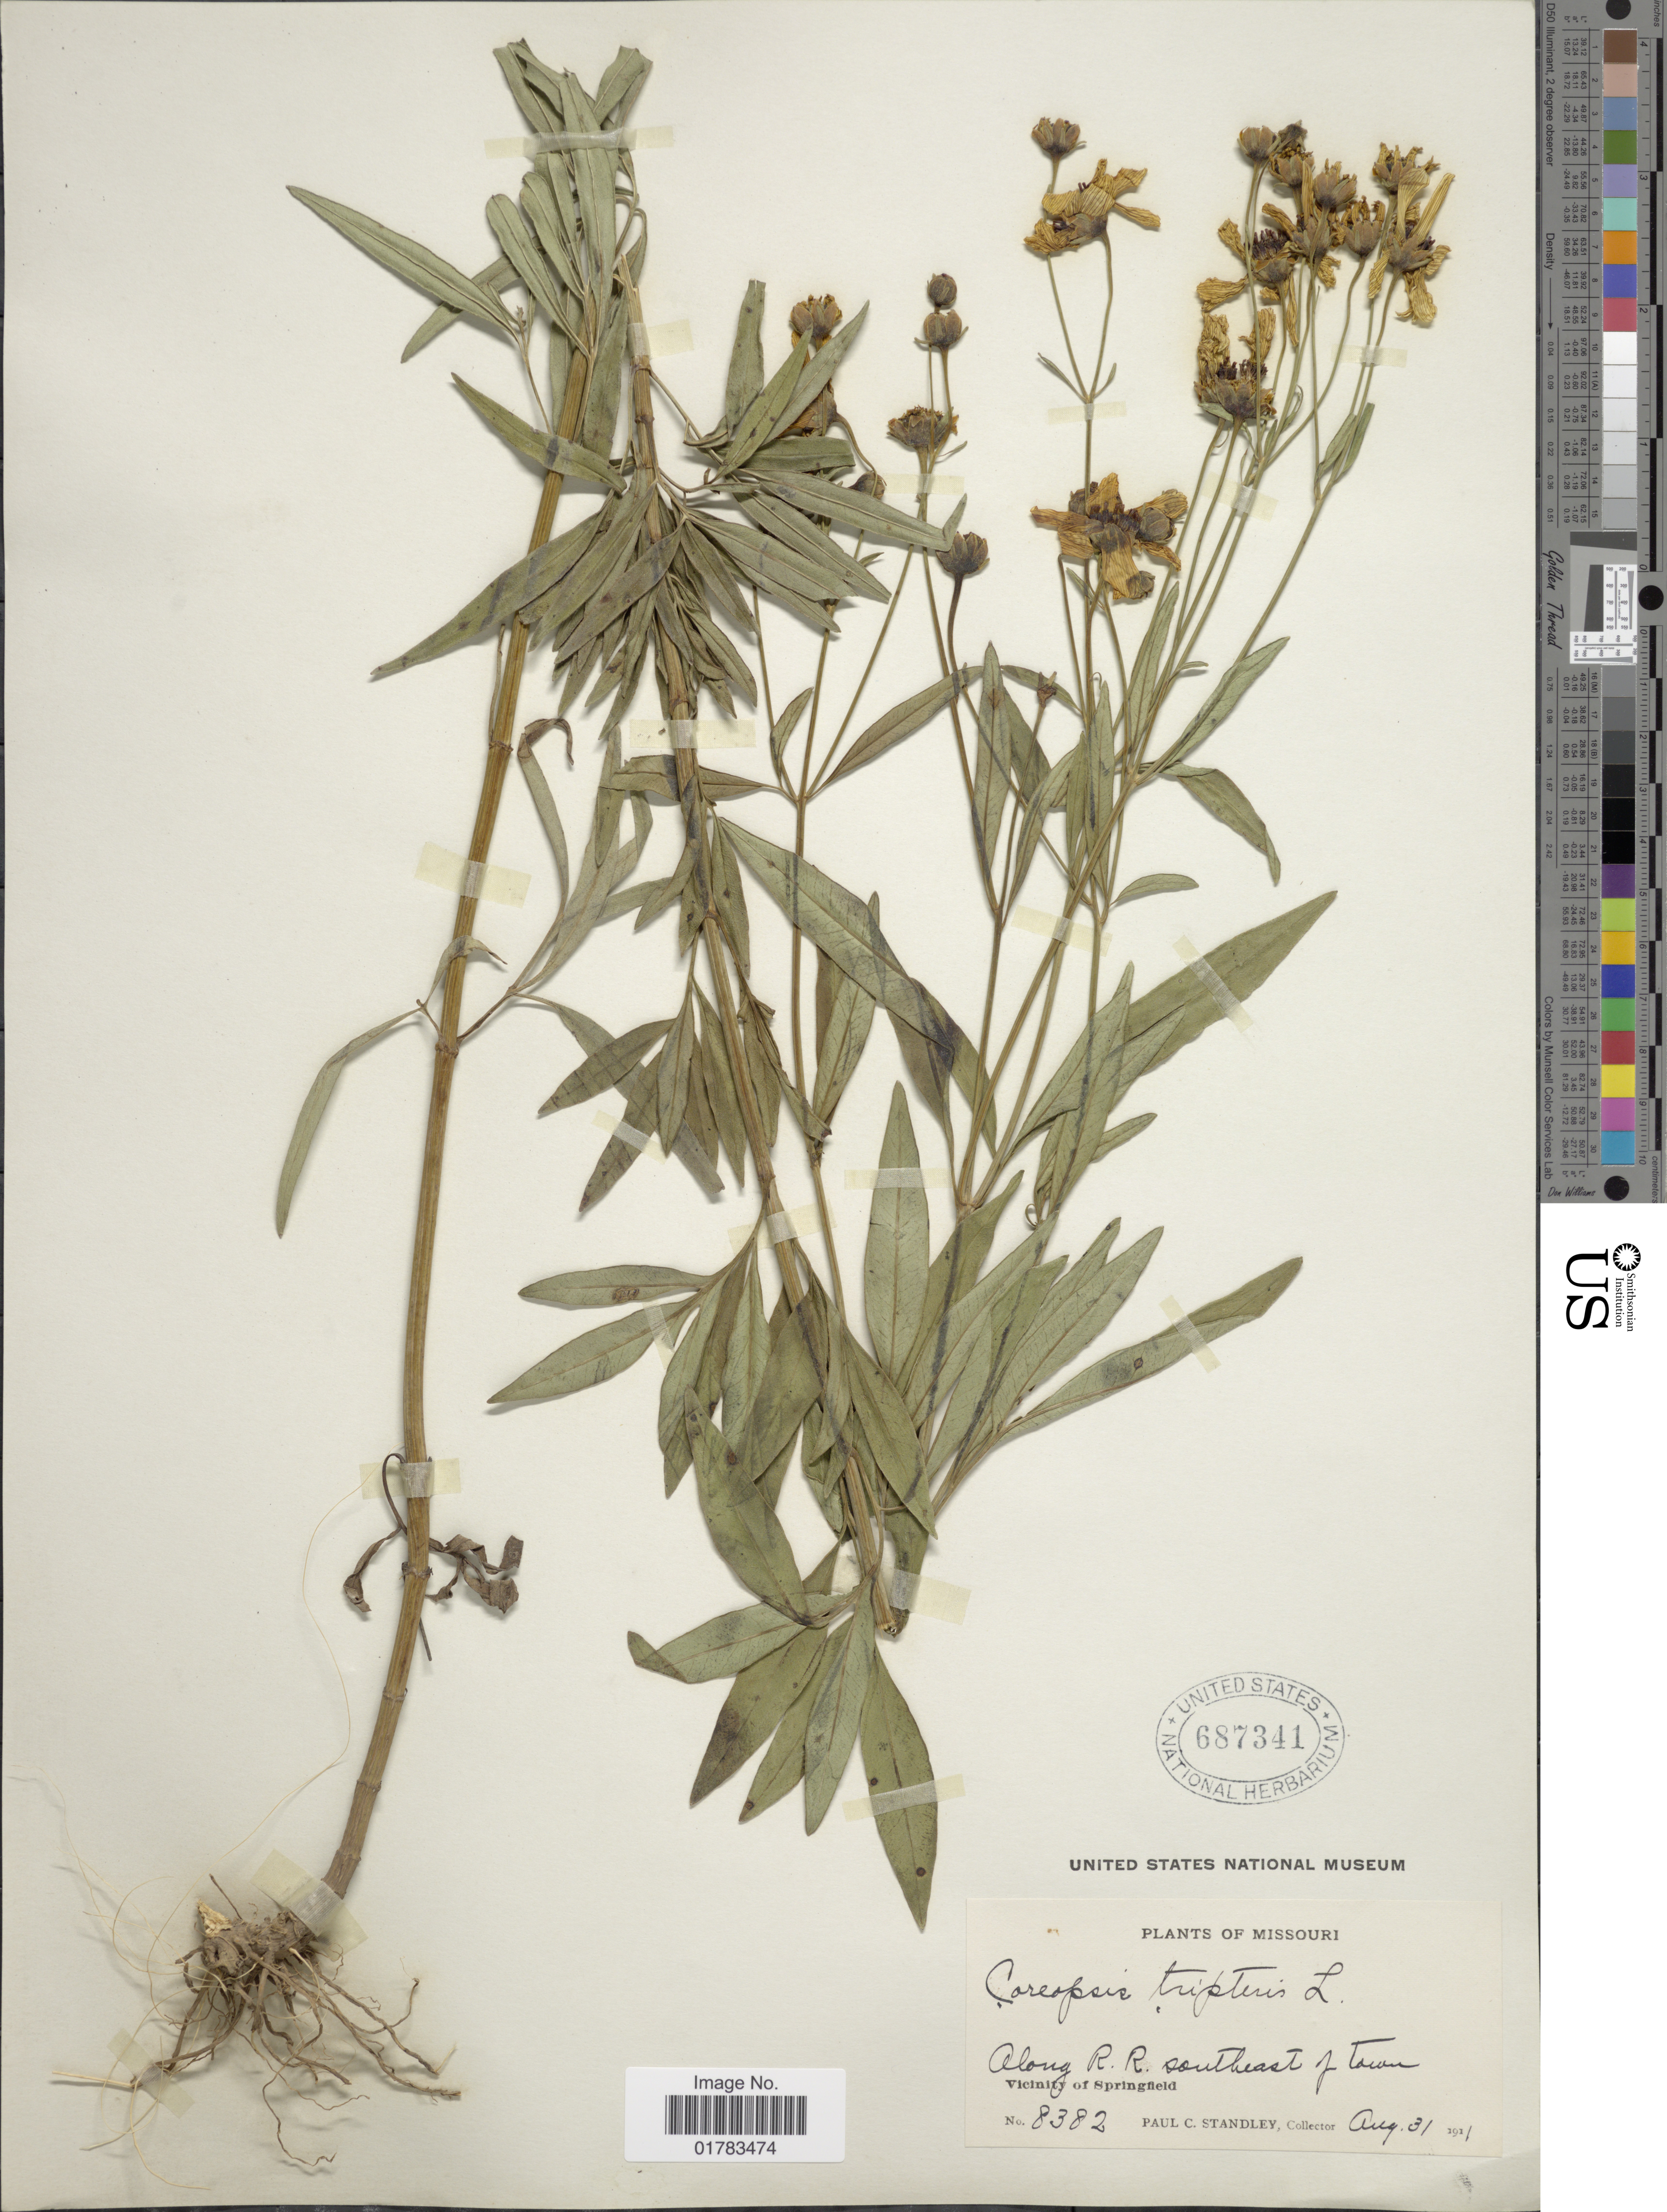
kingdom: Plantae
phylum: Tracheophyta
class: Magnoliopsida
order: Asterales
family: Asteraceae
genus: Coreopsis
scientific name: Coreopsis tripteris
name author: L.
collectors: P. C. Standley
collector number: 8382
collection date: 1911-08-31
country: United States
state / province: Missouri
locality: Along R.R. southeast of town, Vicinity of Springfield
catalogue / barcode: US 687341